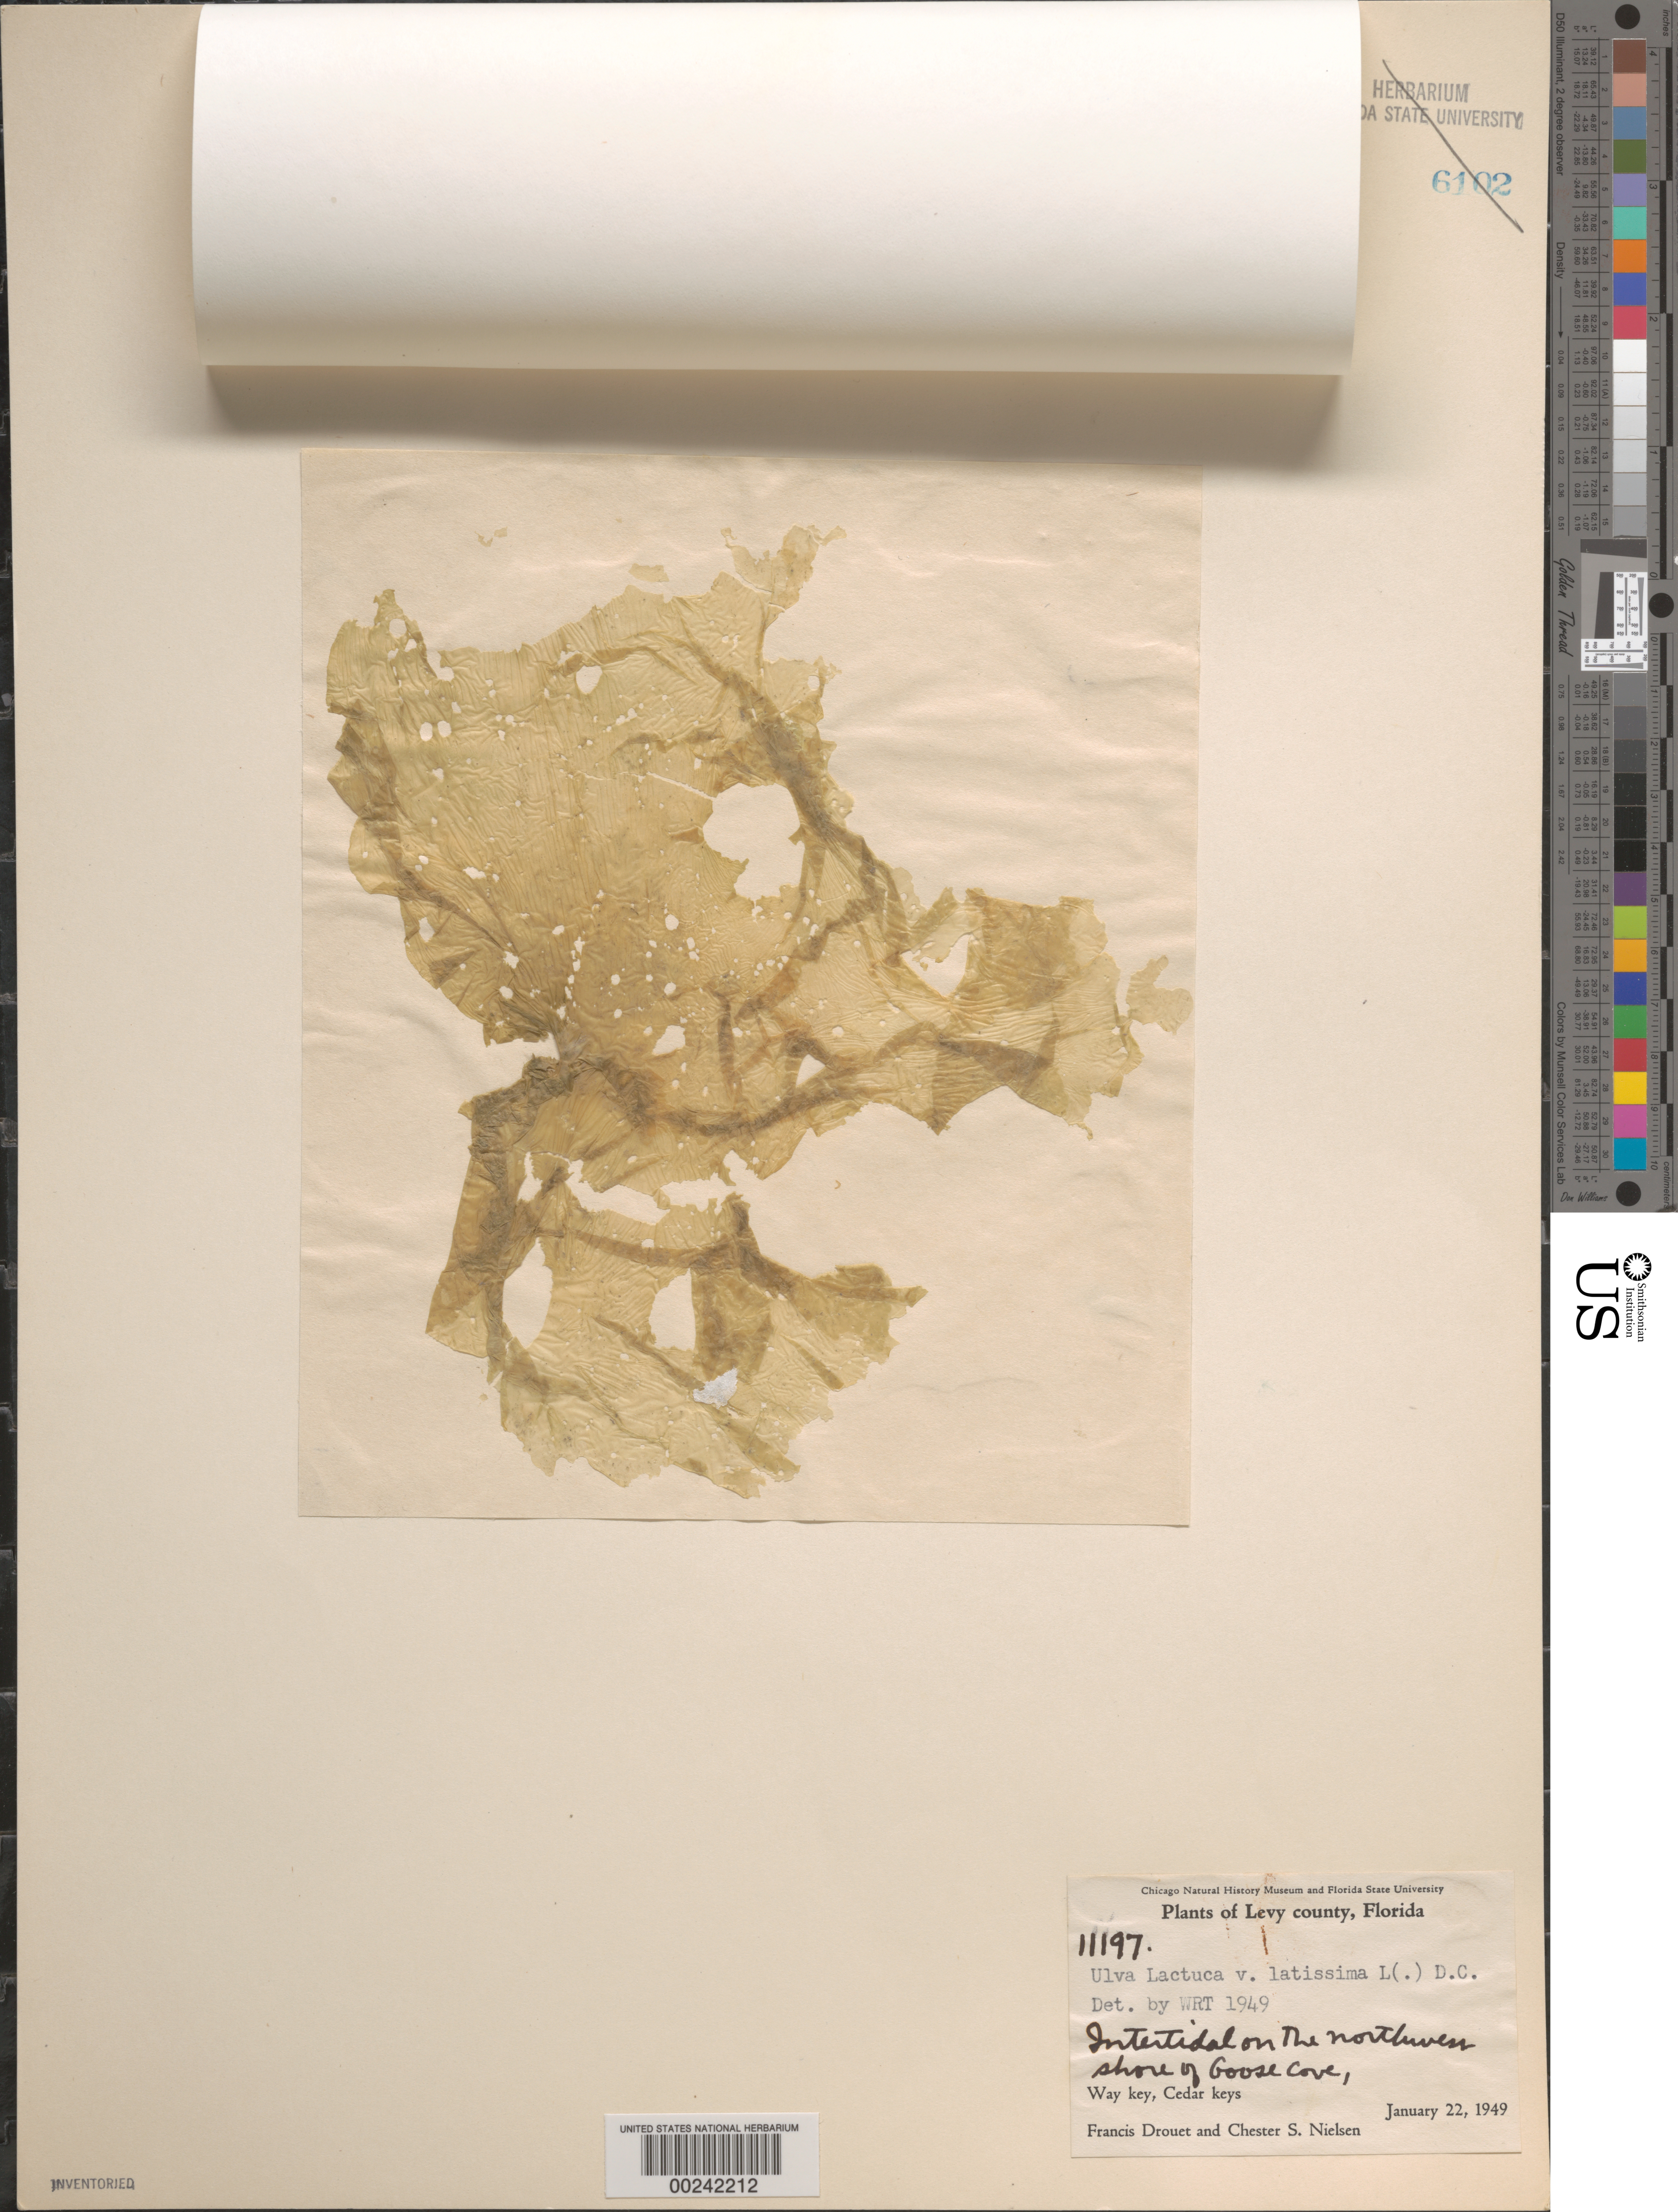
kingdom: Plantae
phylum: Chlorophyta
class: Ulvophyceae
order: Ulvales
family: Ulvaceae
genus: Ulva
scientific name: Ulva lactuca var. latissima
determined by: Taylor, William R.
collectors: F. E. Drouet & C. S. Nielsen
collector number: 11197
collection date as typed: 22 Jan 1949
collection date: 1949-01-22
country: United States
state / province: Florida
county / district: Levy County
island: Way Key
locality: Goose Cove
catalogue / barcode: US 20601